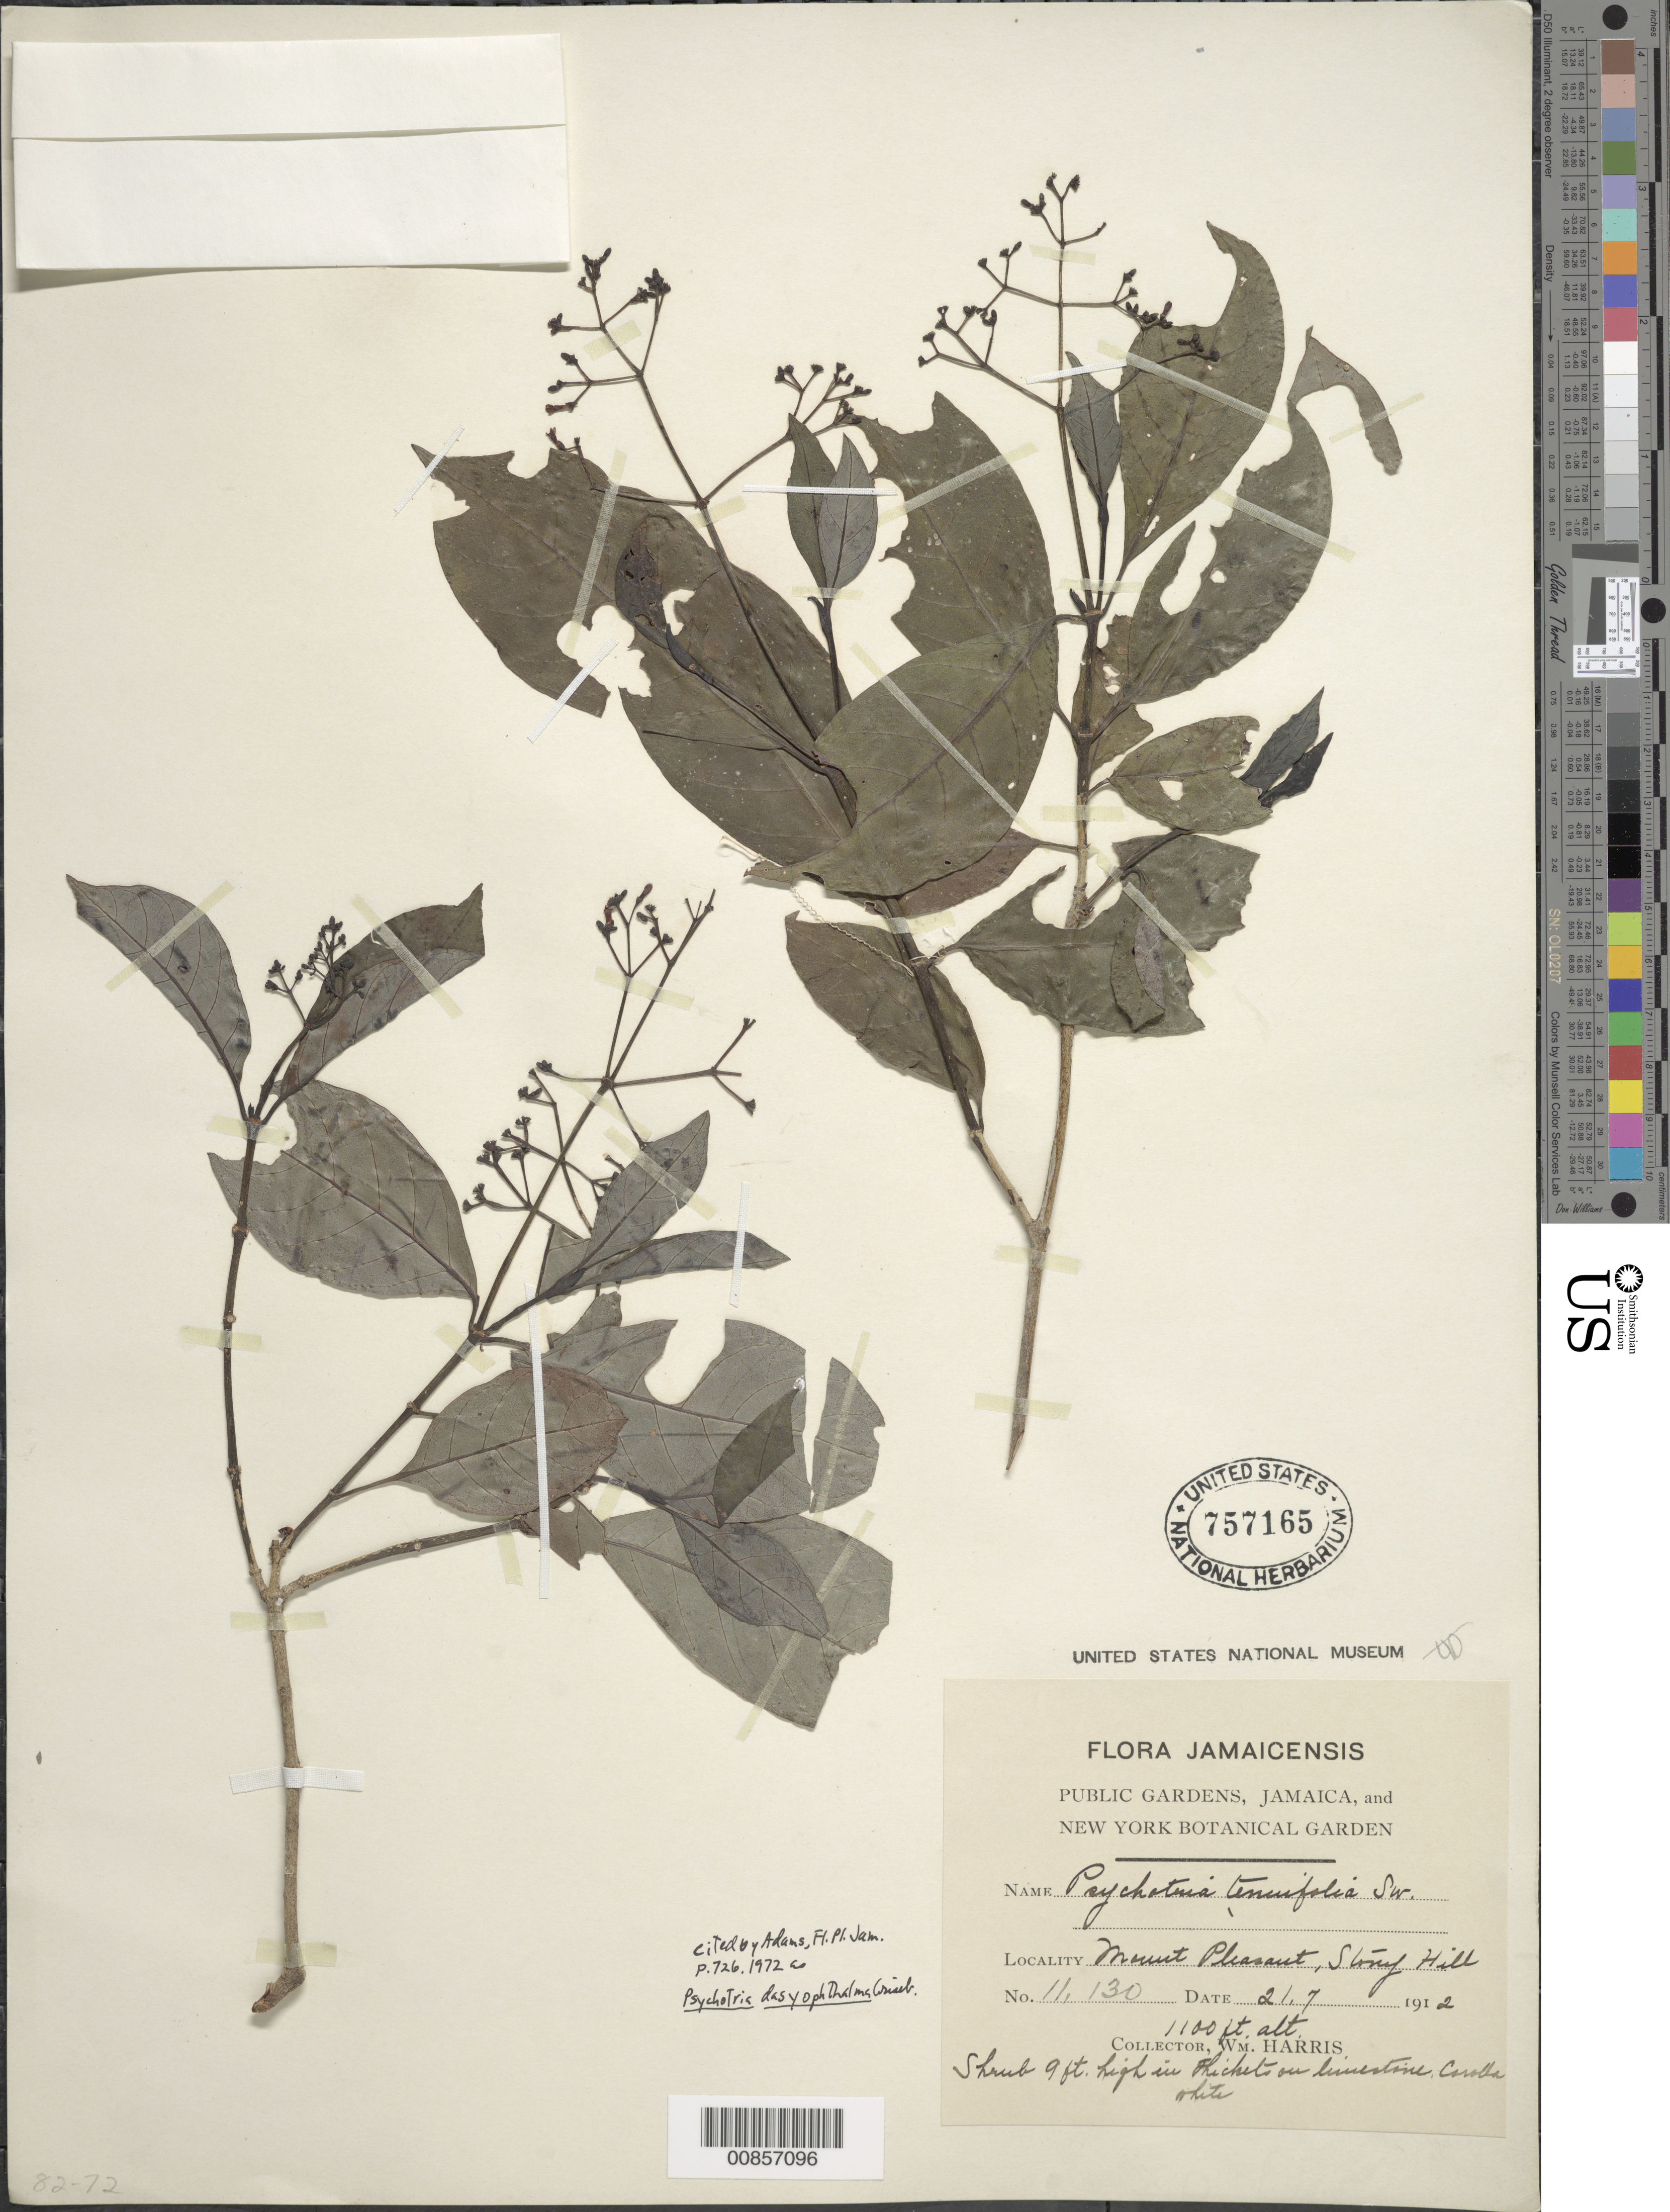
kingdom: Plantae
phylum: Tracheophyta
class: Magnoliopsida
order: Gentianales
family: Rubiaceae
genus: Psychotria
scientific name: Psychotria tenuifolia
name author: Sw.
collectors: W. H. Harris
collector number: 11130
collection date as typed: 21 Jul 1912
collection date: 1912-07-21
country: Jamaica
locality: Mount Pleasant, Stony Hill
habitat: In thickets on limestone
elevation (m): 335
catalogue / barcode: US 757165